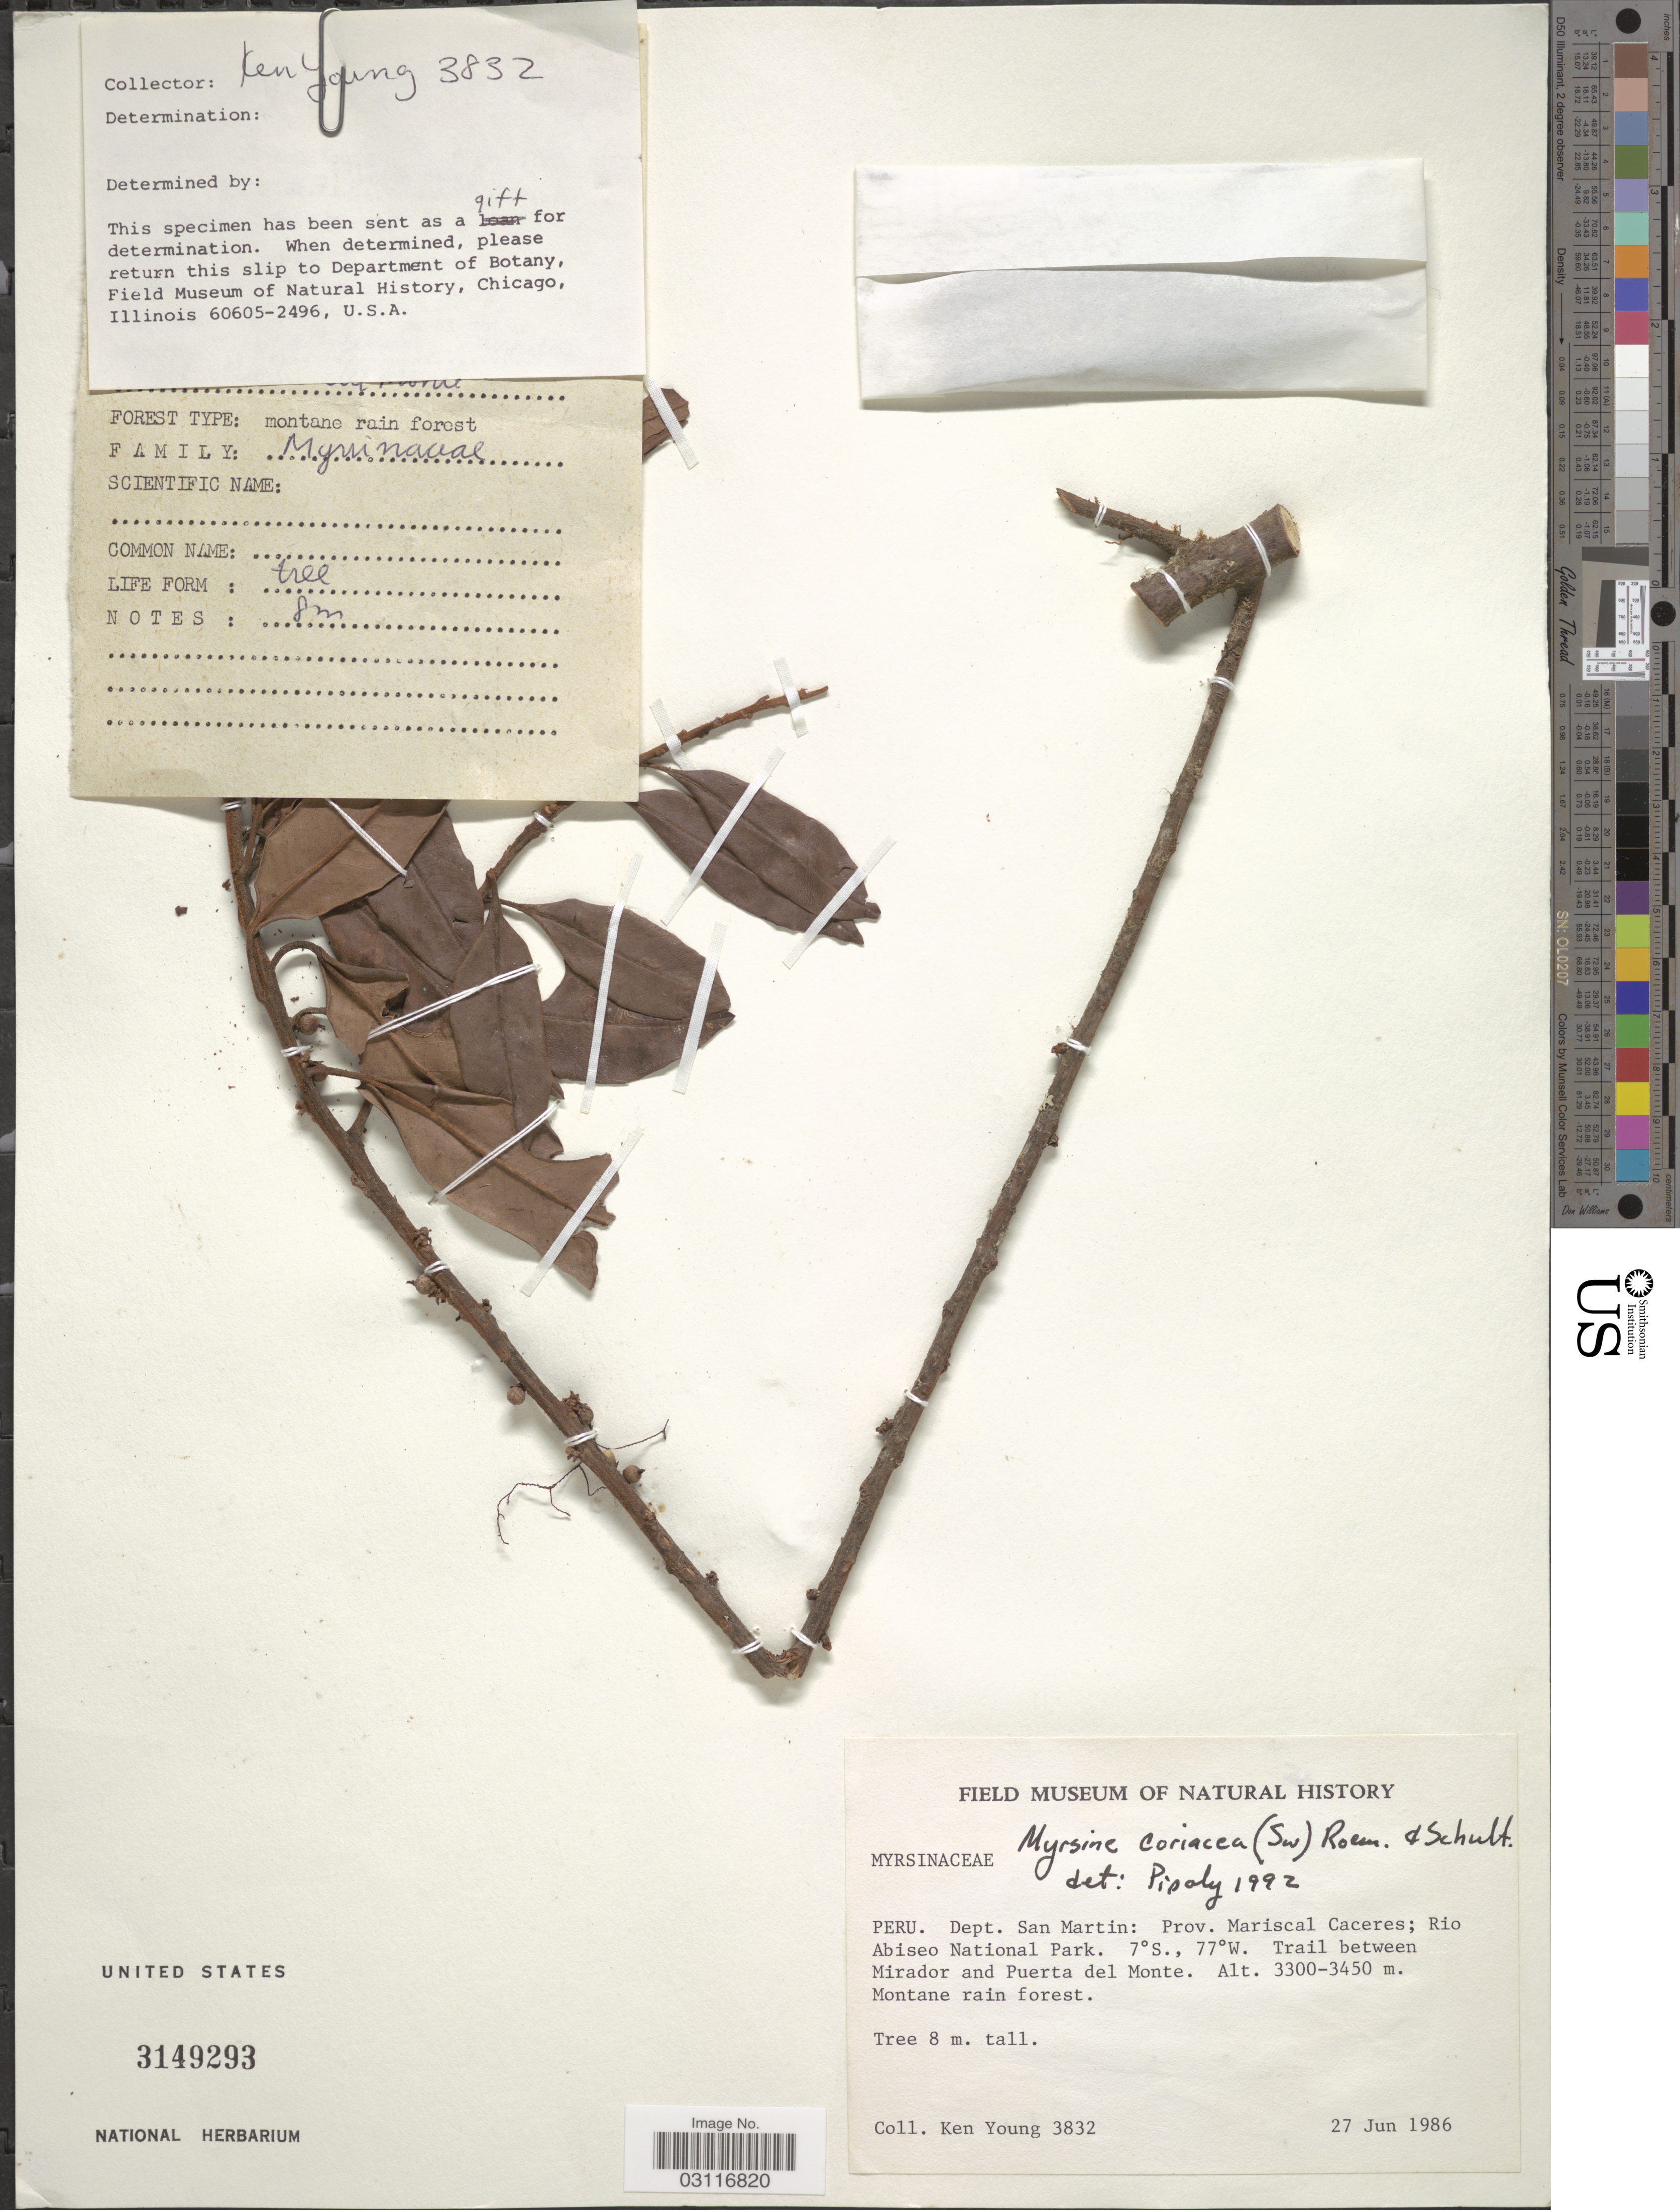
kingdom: Plantae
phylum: Tracheophyta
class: Magnoliopsida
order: Ericales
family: Primulaceae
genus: Myrsine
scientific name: Myrsine coriacea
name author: (Sw.) R. Br. ex Roem. & Schult.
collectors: K. Young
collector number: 3832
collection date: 1986-06-27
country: Peru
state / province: San Martín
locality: Dept. San Martin: Prov. Mariscal Caceres; Rio Abiseo National Park. Trail between Mirador and Puerta del Monte.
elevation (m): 3300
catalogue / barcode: US 3149293